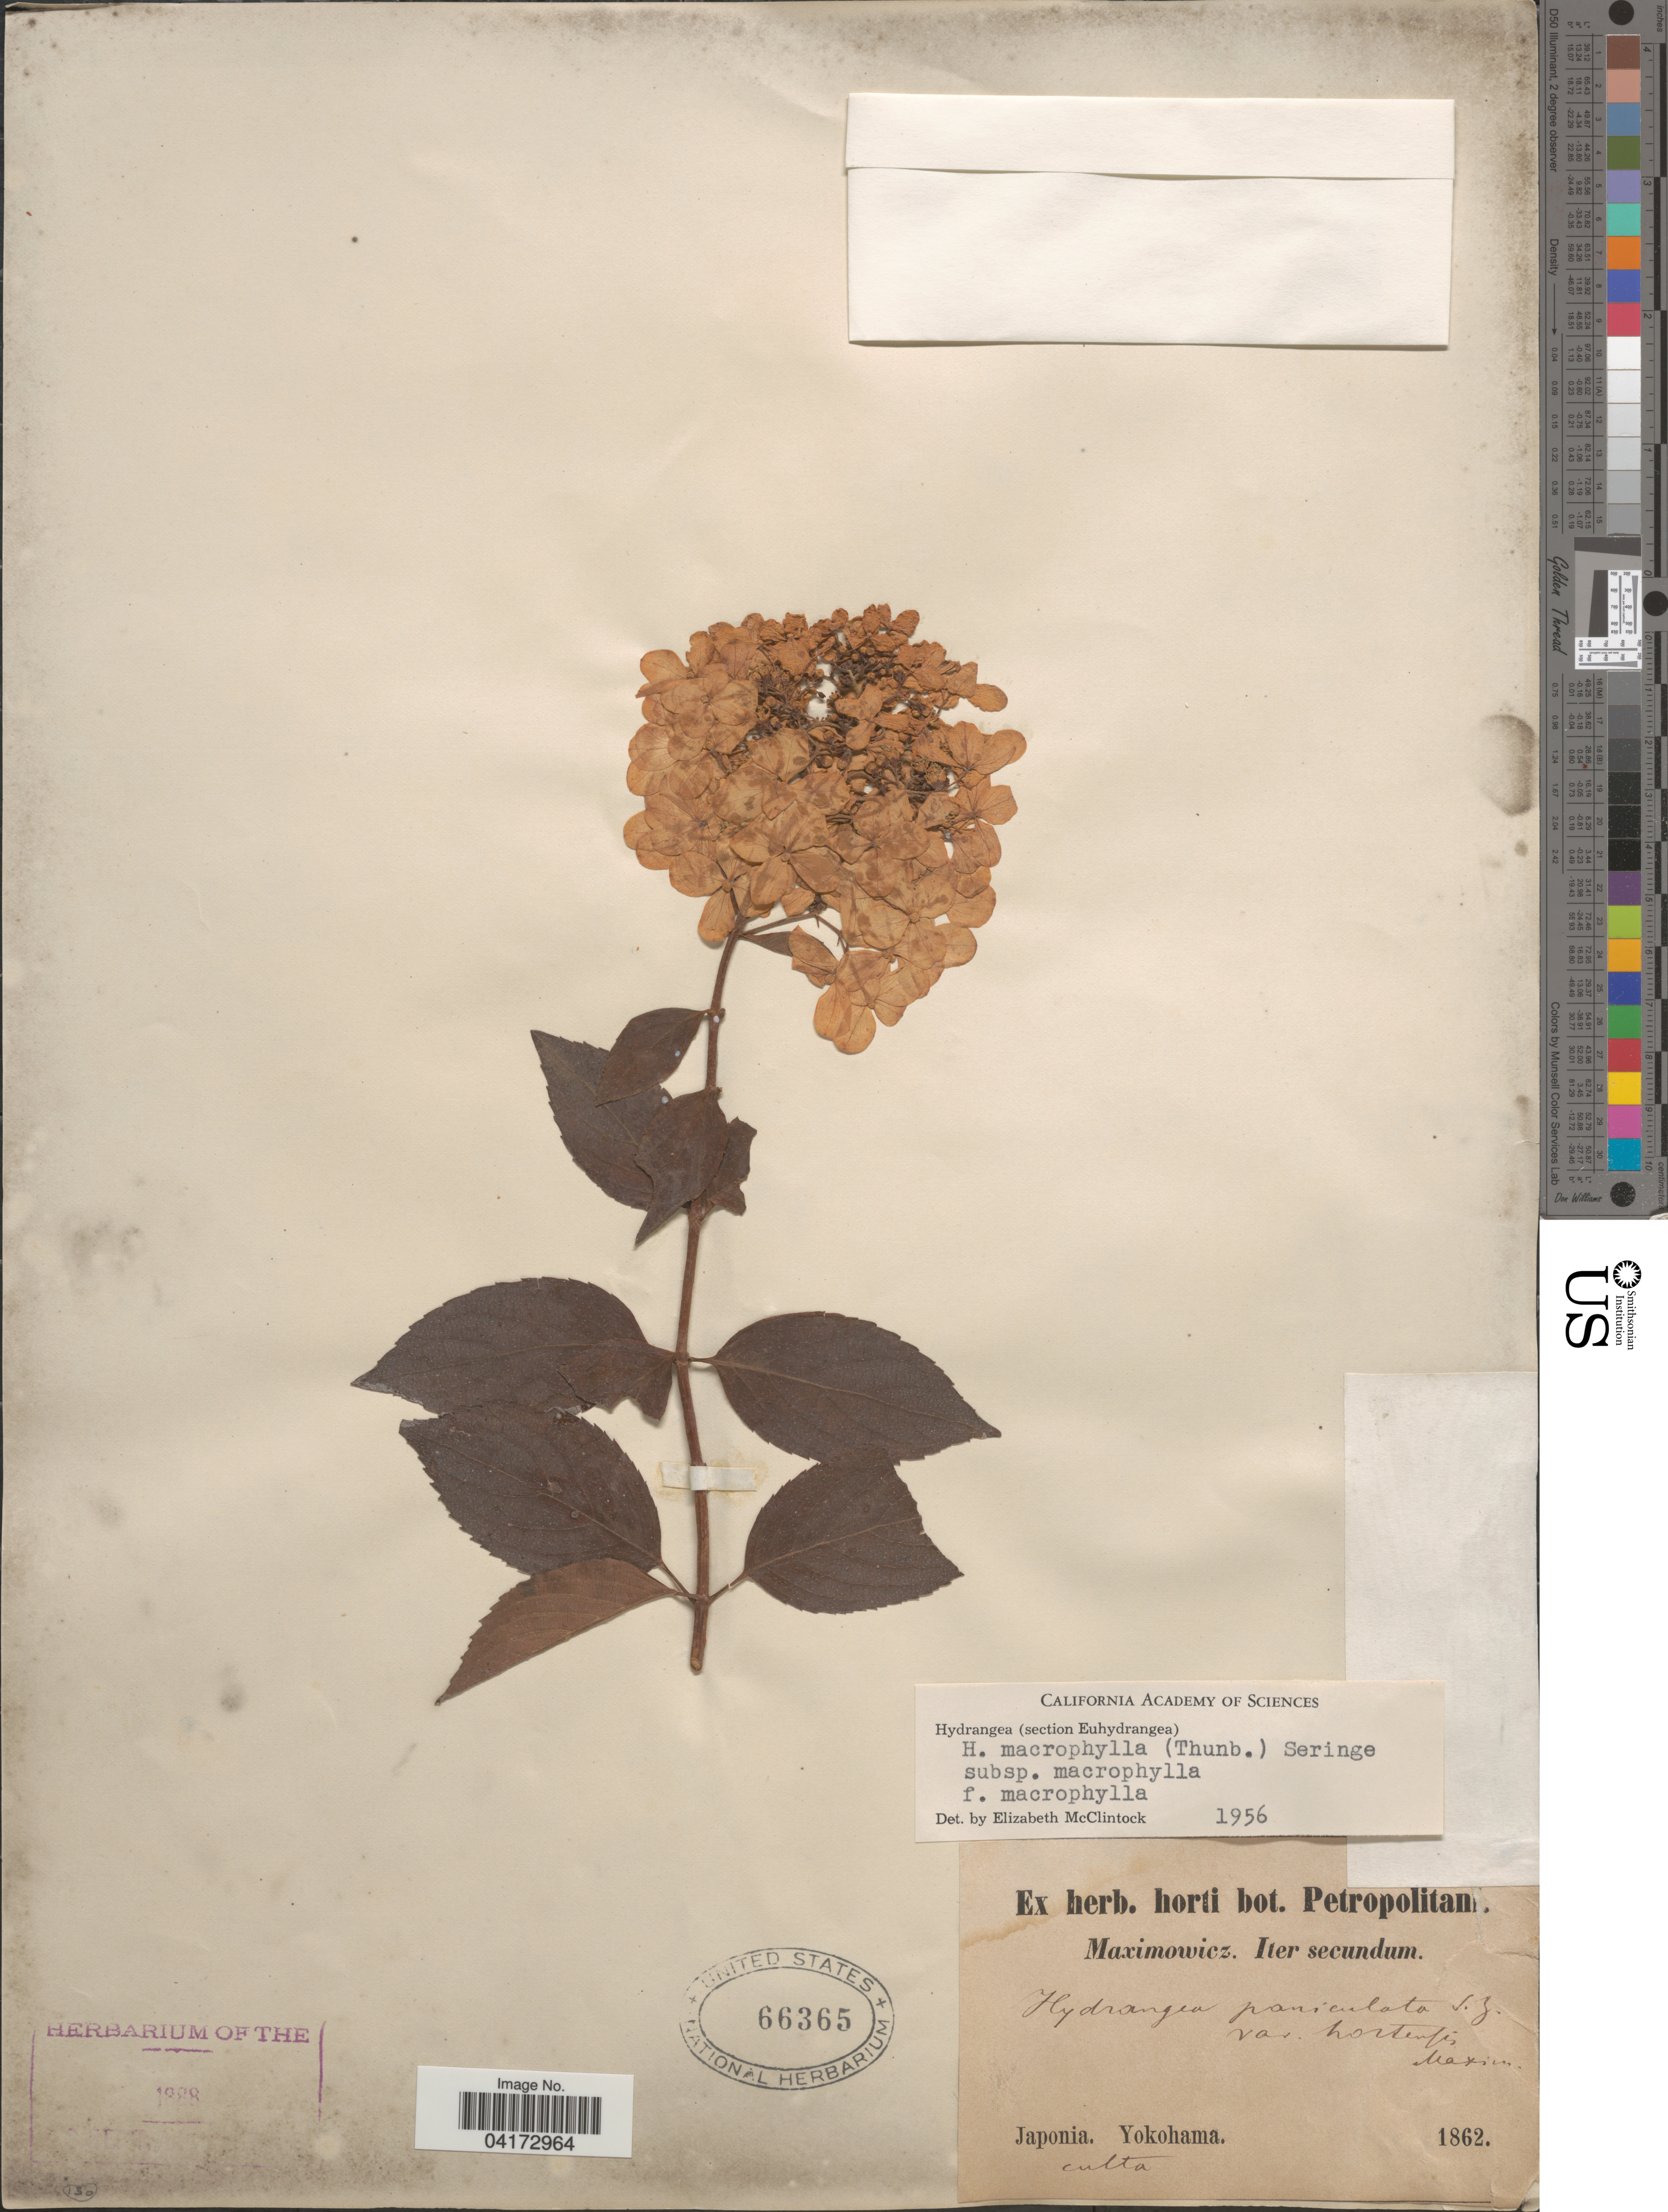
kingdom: Plantae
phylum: Tracheophyta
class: Magnoliopsida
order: Cornales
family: Hydrangeaceae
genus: Hydrangea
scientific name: Hydrangea macrophylla subsp. macrophylla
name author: (Thunb.) Ser.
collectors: Maximowicz, --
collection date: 1862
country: Japan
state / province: Kanagawa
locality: Japonia. Yokohama. Culta.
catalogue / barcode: US 66365